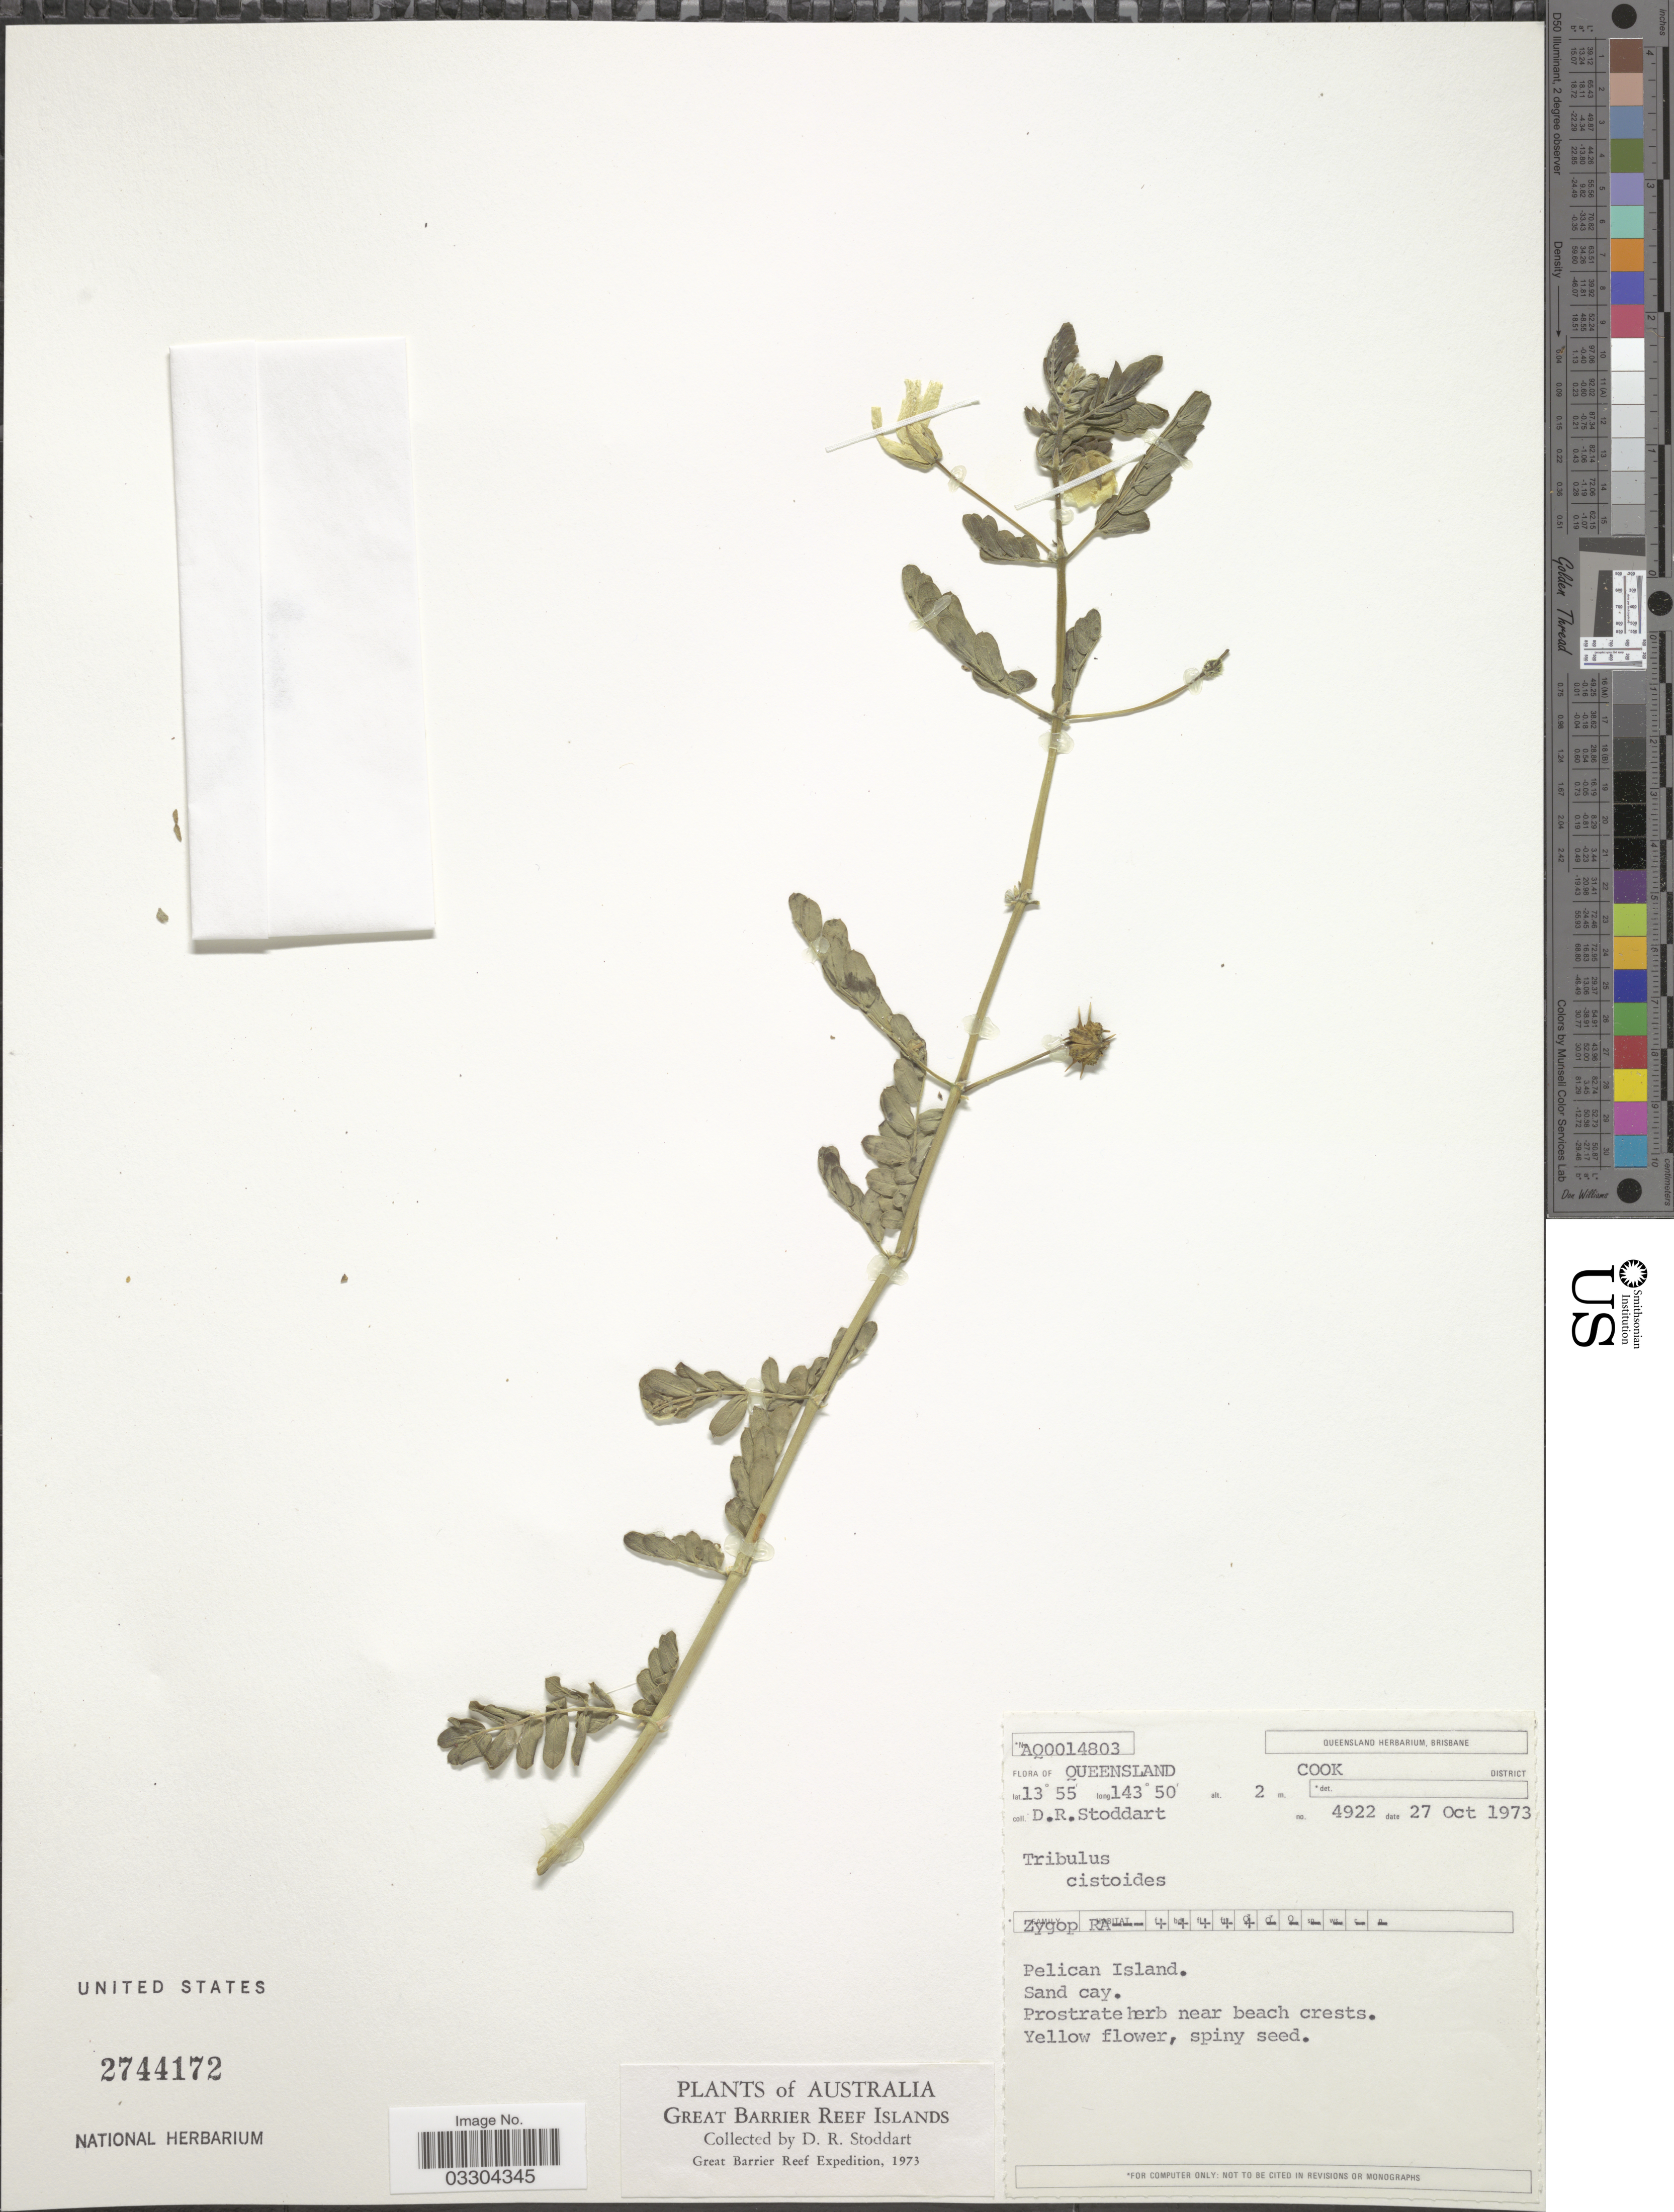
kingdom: Plantae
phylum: Tracheophyta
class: Magnoliopsida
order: Zygophyllales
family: Zygophyllaceae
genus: Tribulus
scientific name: Tribulus cistoides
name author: L.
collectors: D. R. Stoddart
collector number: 4922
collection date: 1973-10-27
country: Australia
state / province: Queensland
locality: Cook District. Pelican Island.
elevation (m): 2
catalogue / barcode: US 2744172